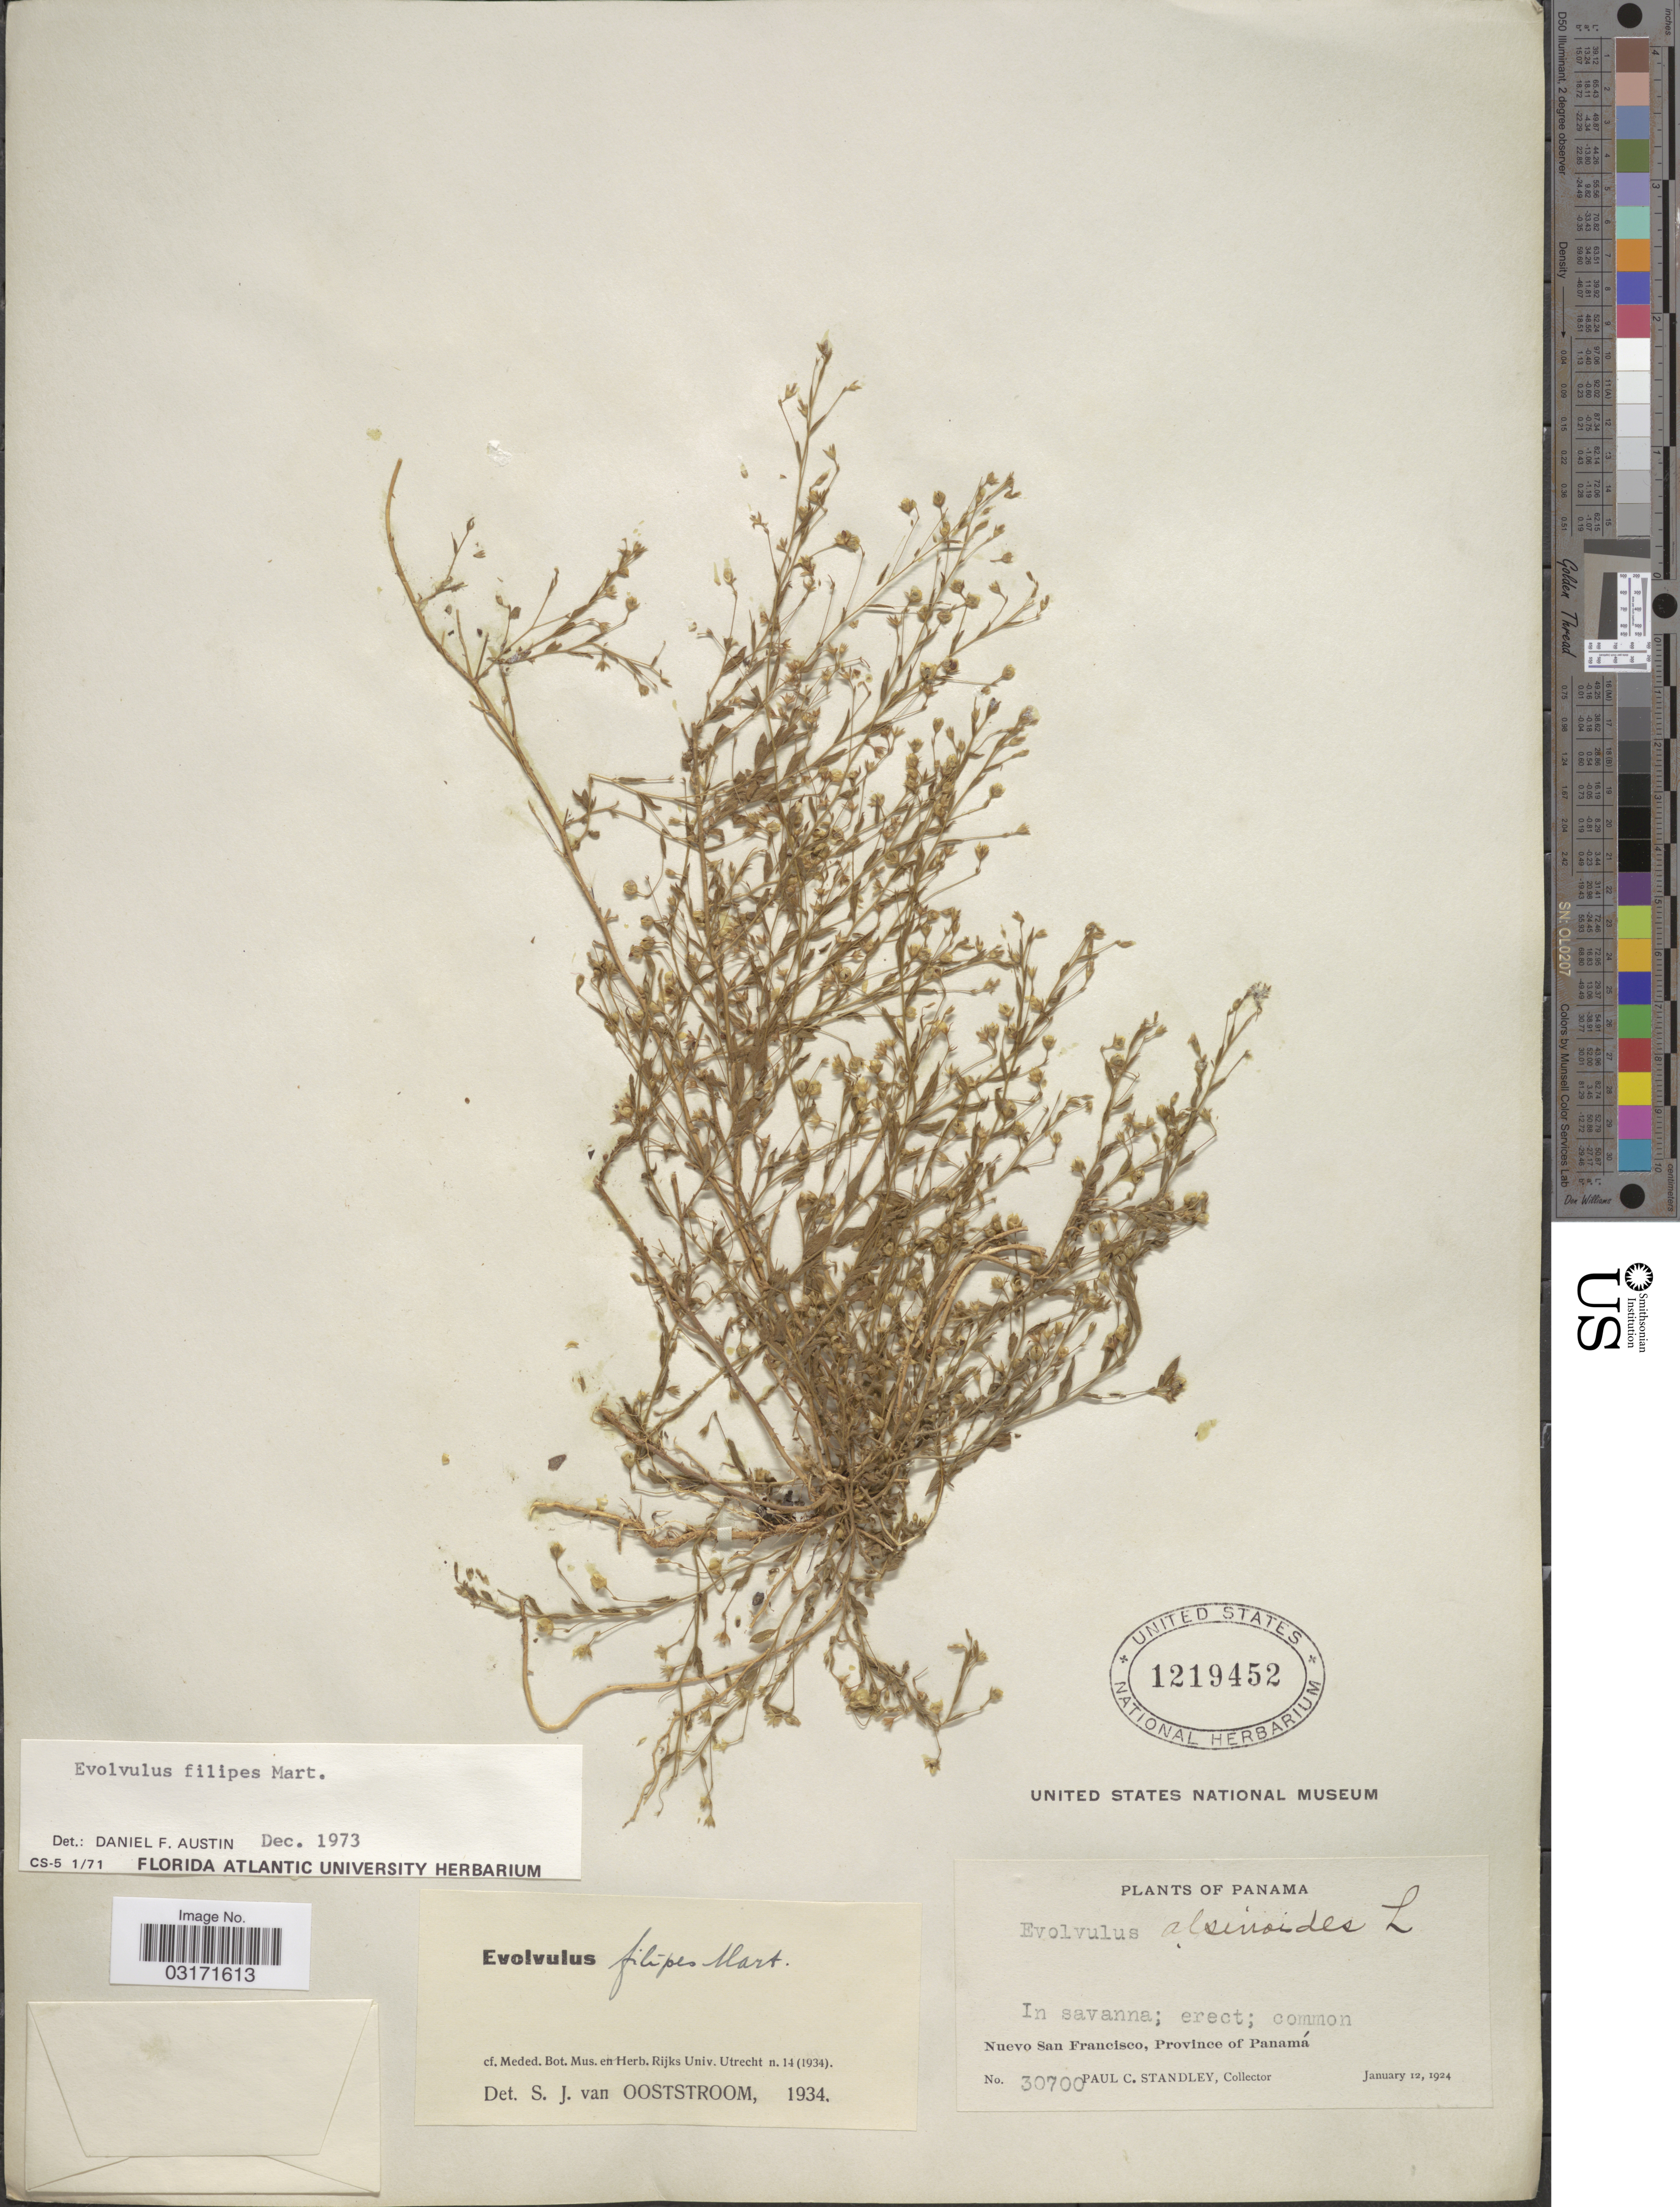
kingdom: Plantae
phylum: Tracheophyta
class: Magnoliopsida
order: Solanales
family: Convolvulaceae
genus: Evolvulus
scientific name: Evolvulus filipes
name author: Mart.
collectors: P. C. Standley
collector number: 30700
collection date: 1924-01-12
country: Panama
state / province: Panamá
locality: Nuevo San Francisco.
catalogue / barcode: US 1219452